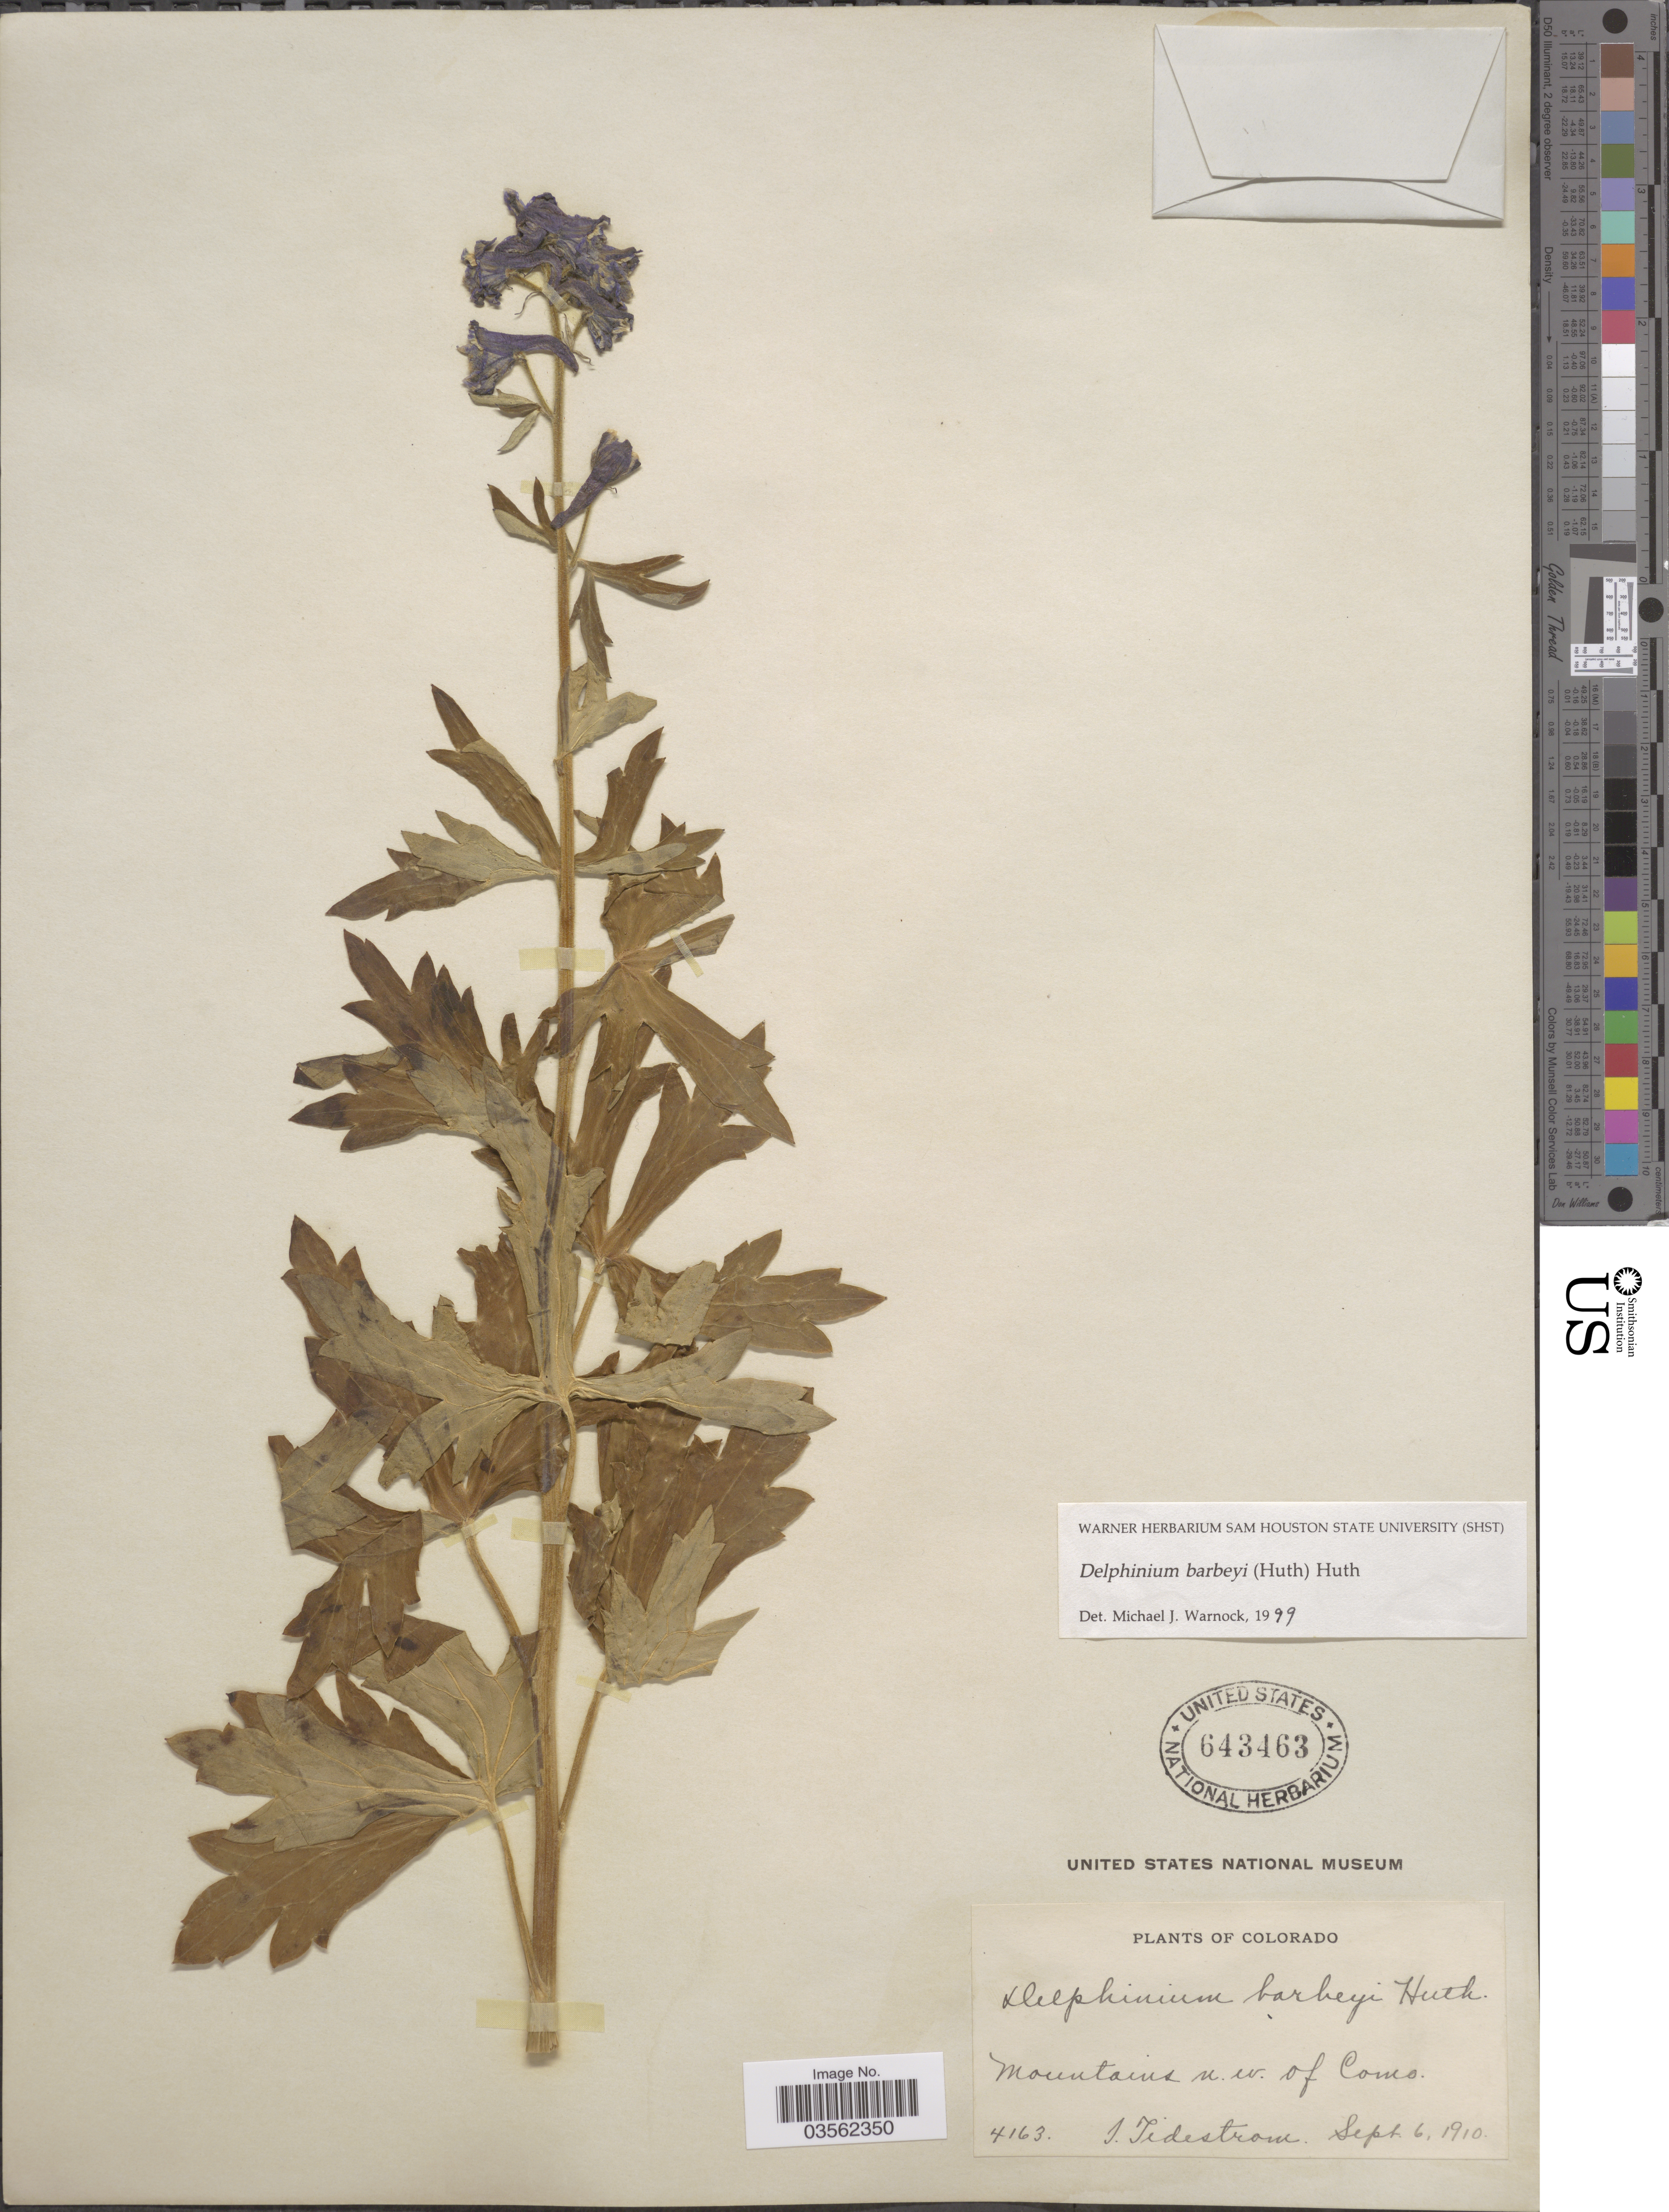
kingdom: Plantae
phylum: Tracheophyta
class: Magnoliopsida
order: Ranunculales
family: Ranunculaceae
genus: Delphinium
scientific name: Delphinium barbeyi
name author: (Huth) Huth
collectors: I. F. Tidestrom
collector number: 4163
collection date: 1910-09-06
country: United States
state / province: Colorado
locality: Mountains n.w. of Como.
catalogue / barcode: US 643463